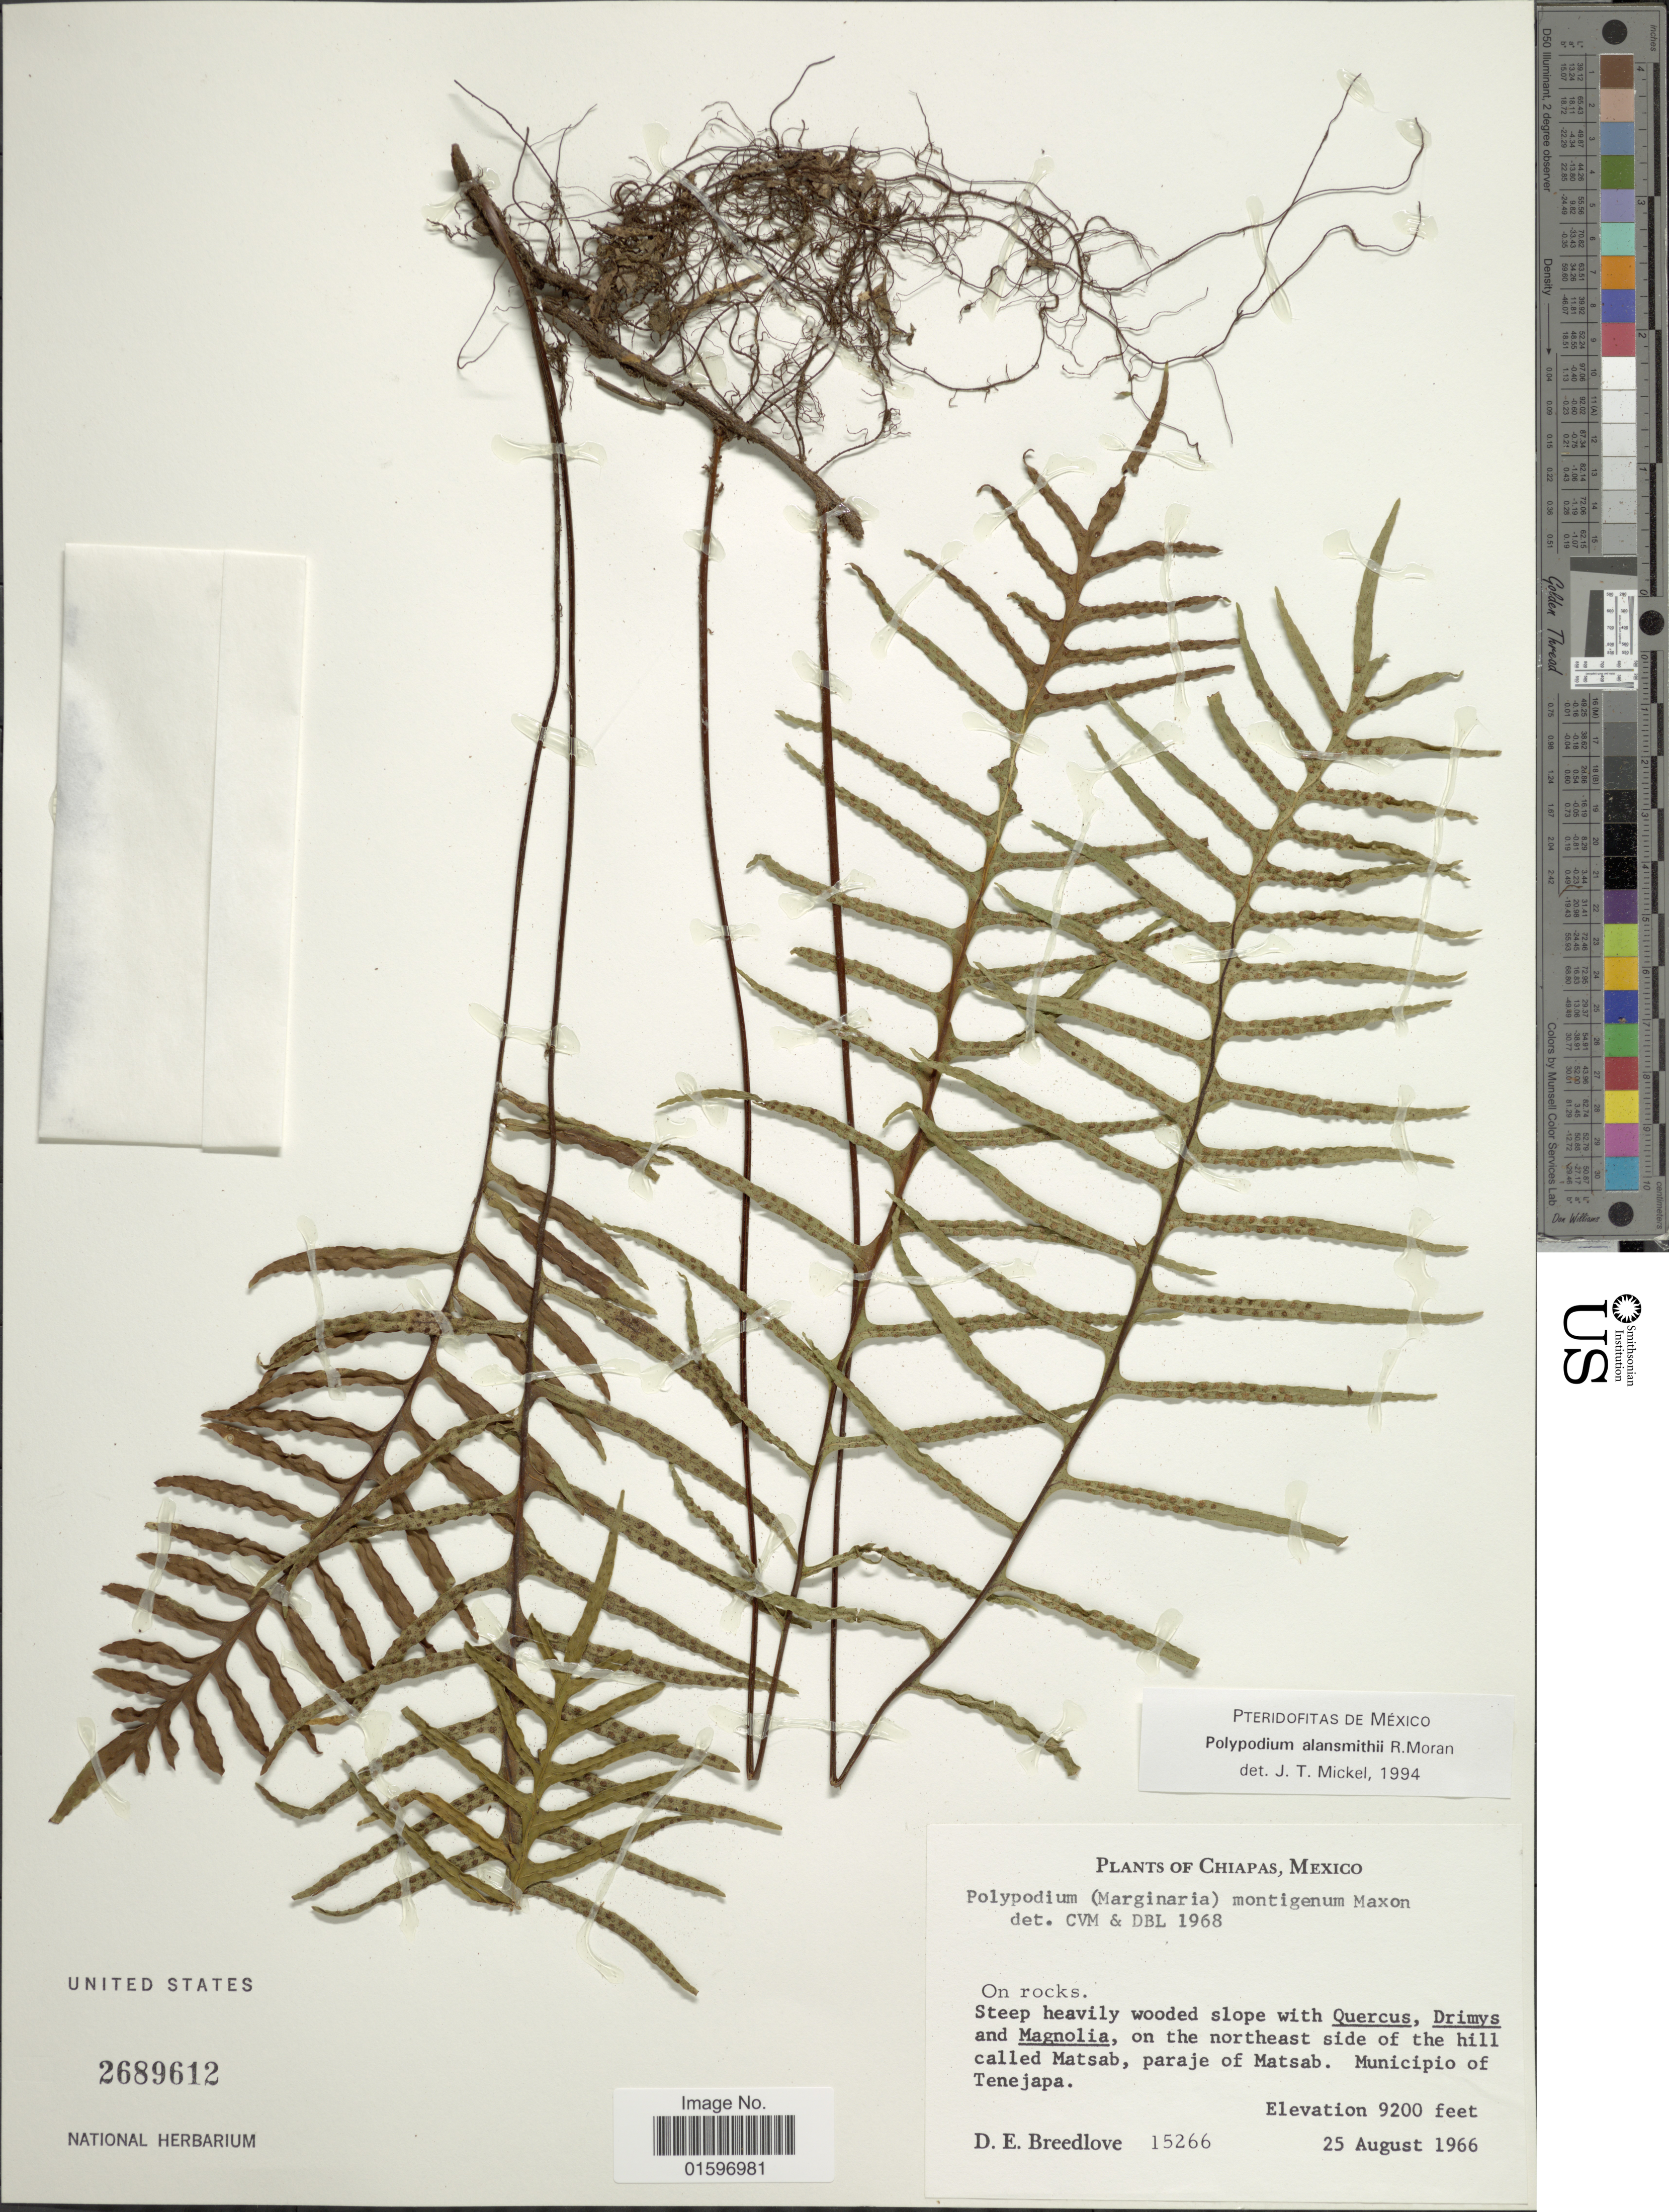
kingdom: Plantae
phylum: Tracheophyta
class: Polypodiopsida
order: Polypodiales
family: Polypodiaceae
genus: Pleopeltis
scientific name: Pleopeltis alansmithii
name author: (R.C. Moran)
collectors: D. E. Breedlove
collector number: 15266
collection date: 1966-08-25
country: Mexico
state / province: Chiapas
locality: On the northeast side of the hill called Matsab, paraje of Matsab. Municipio of Tenejapa.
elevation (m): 2804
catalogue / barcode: US 2689612